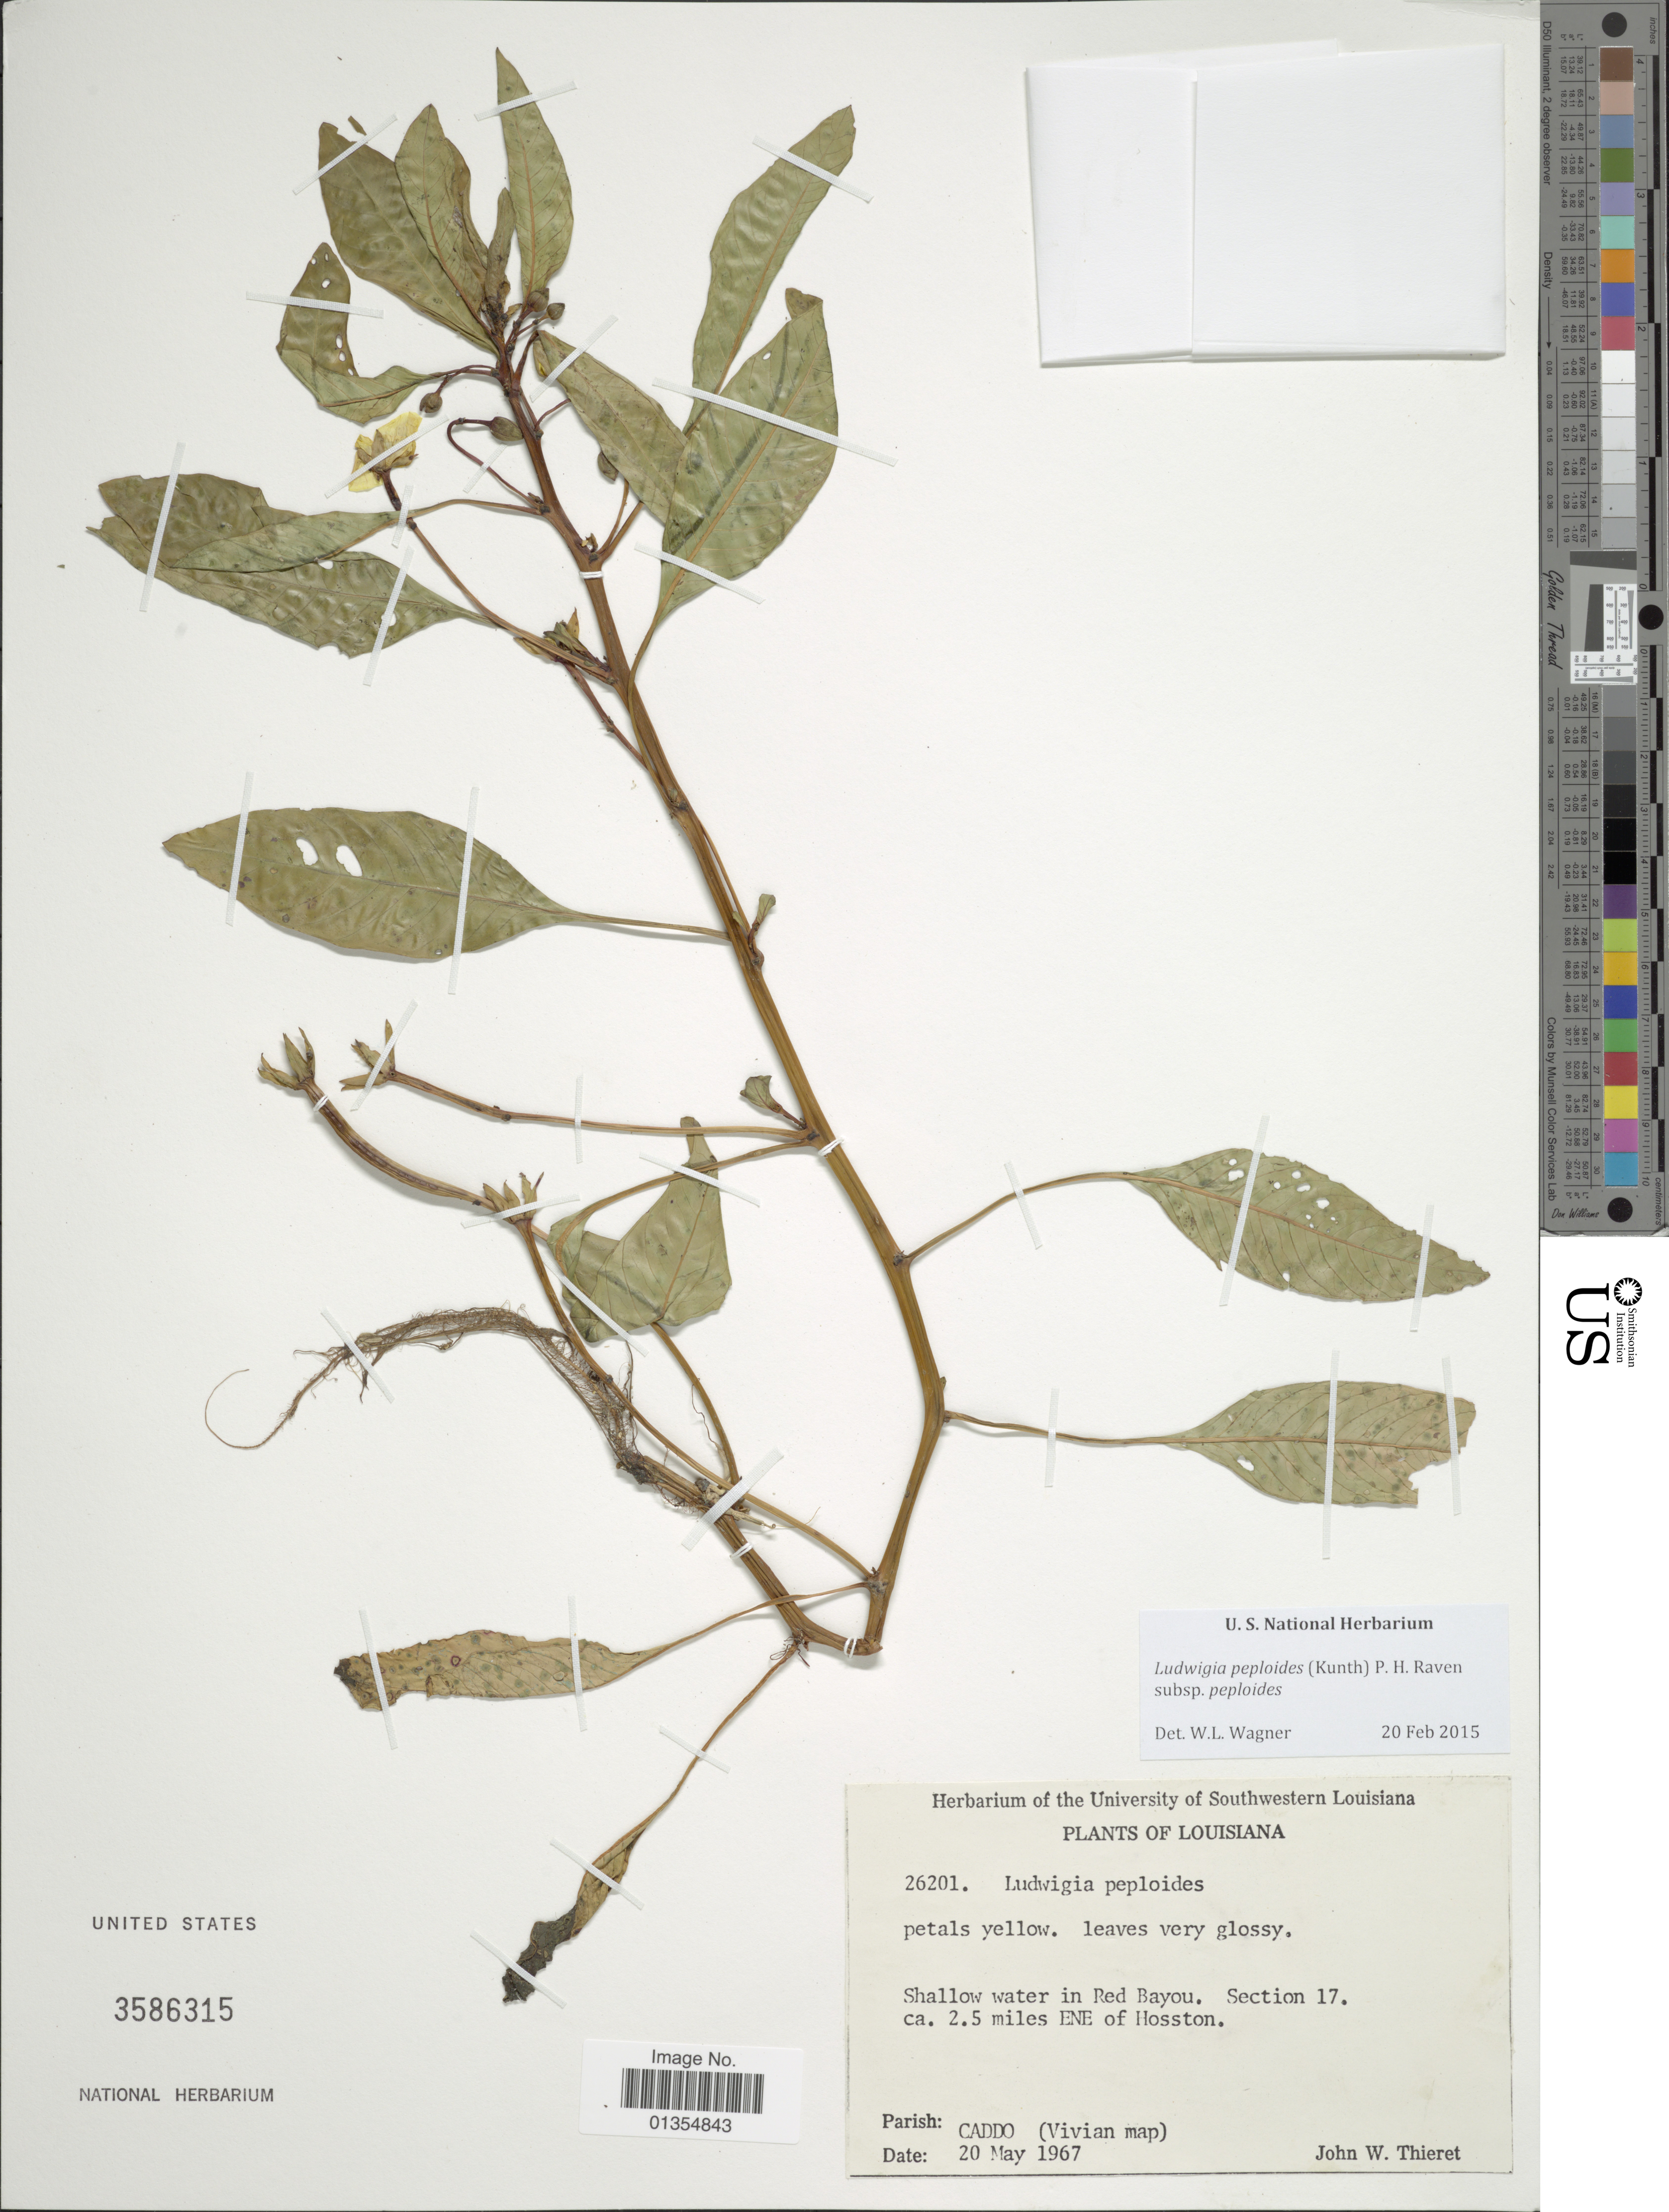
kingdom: Plantae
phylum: Tracheophyta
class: Magnoliopsida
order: Myrtales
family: Onagraceae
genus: Ludwigia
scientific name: Ludwigia peploides subsp. peploides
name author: (Kunth) P.H. Raven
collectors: J. W. Thieret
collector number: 26201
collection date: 1967-05-20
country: United States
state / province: Louisiana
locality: Shallow water in Red Bayou, Section 17, ca 2.5 miles ENE of Hosston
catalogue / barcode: US 3586315